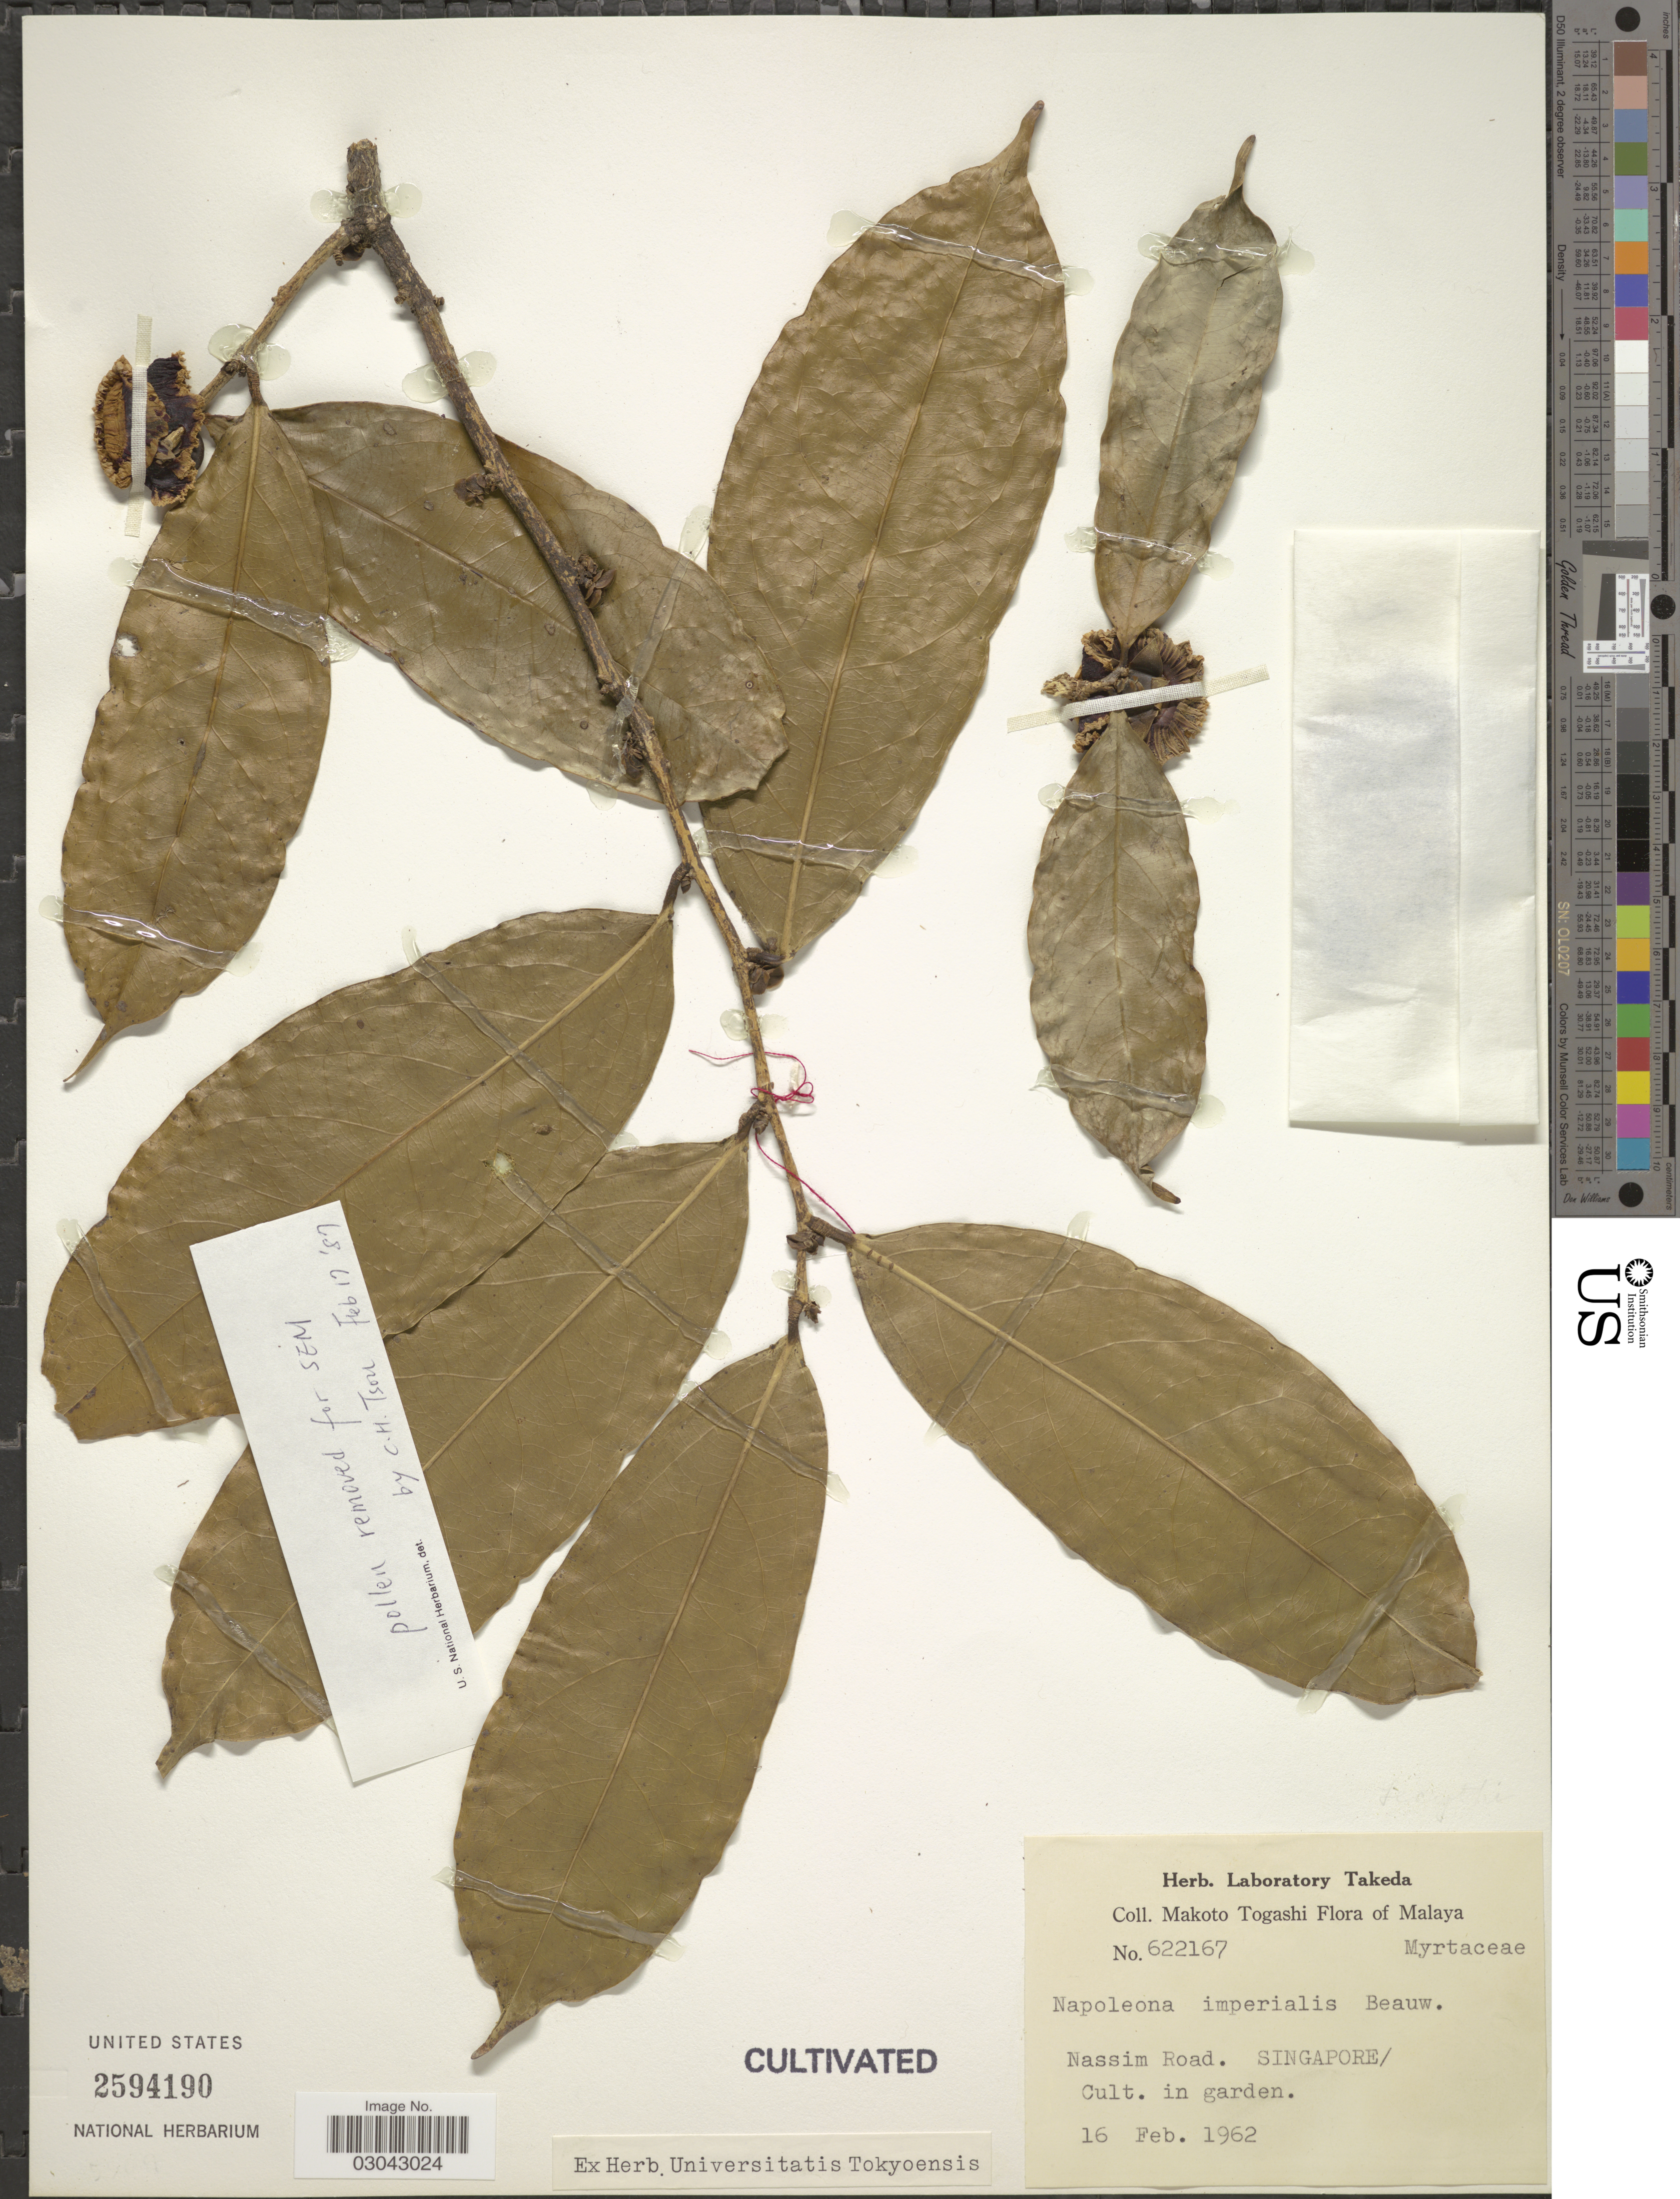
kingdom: Plantae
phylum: Tracheophyta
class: Magnoliopsida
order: Ericales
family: Lecythidaceae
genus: Napoleonaea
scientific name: Napoleonaea imperialis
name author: P. Beauv.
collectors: M. Togashi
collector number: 622167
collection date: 1962-02-16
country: Singapore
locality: Malaya, Nassim Road.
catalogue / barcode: US 2594190